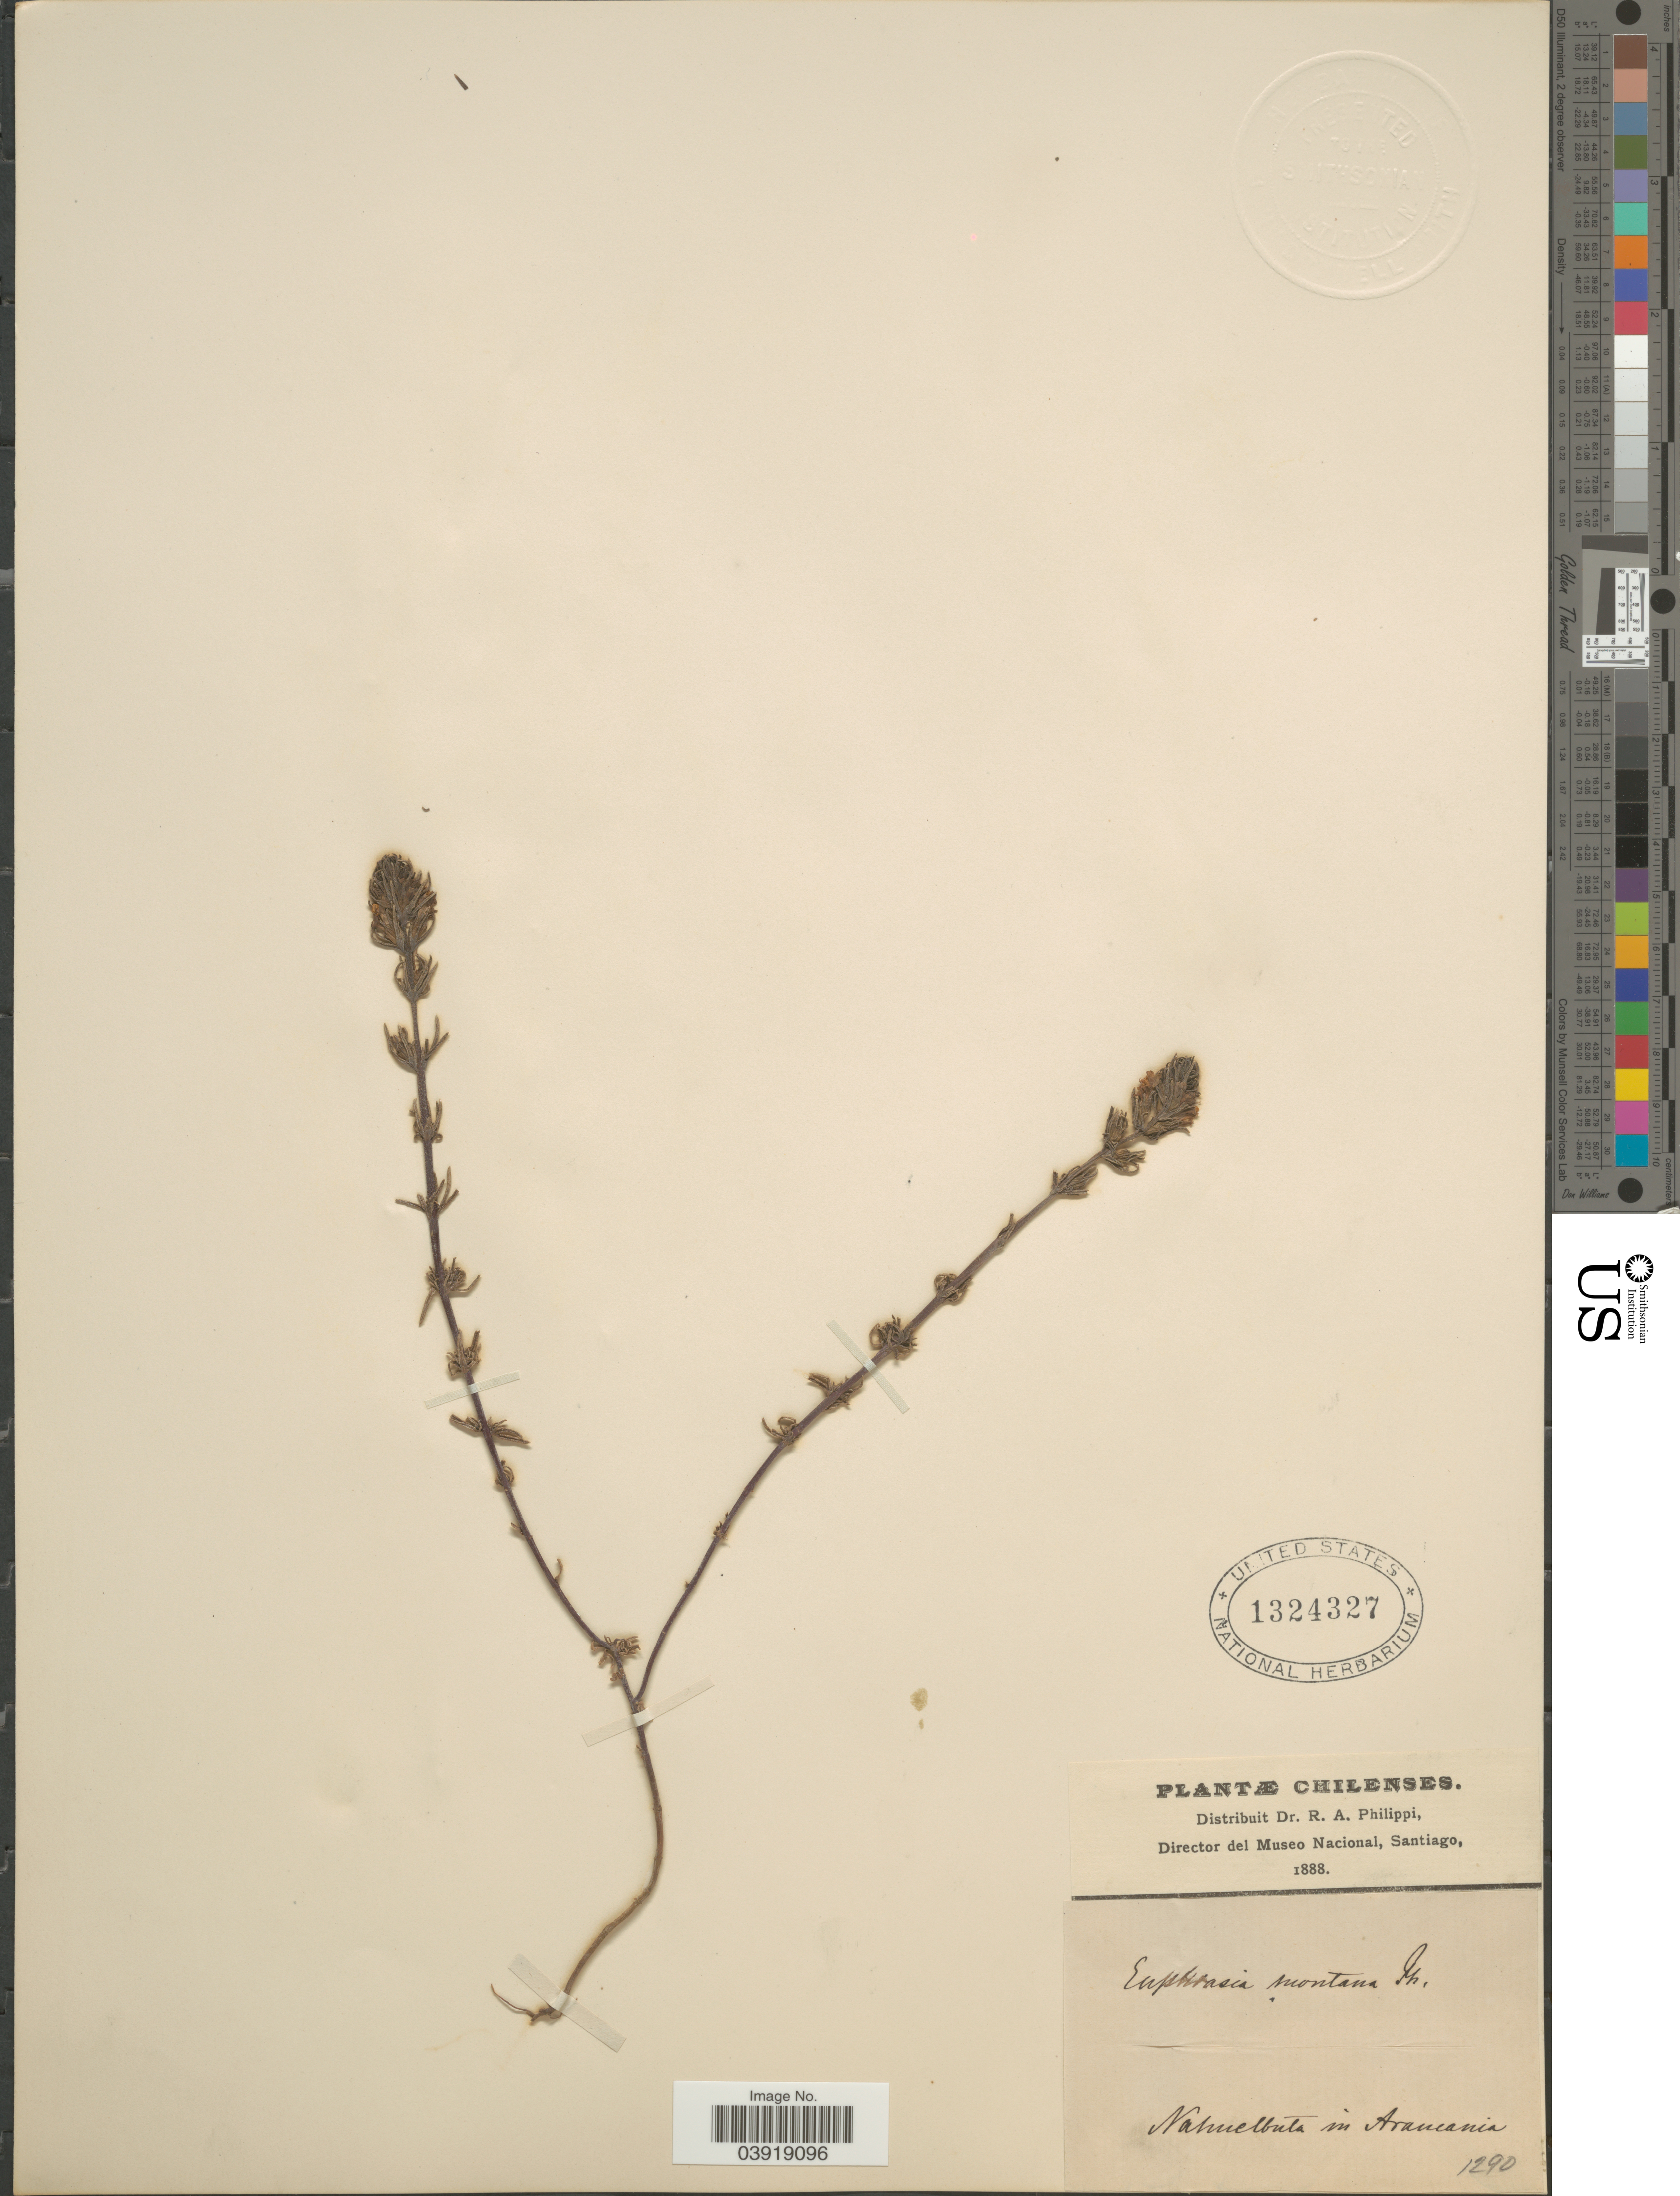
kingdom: Plantae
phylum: Tracheophyta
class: Magnoliopsida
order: Lamiales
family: Orobanchaceae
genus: Euphrasia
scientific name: Euphrasia montana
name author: Jord.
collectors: ex. herb. R.A. Philippi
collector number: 1290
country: Chile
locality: Nahuelbuta in Arancania.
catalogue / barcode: US 1324327